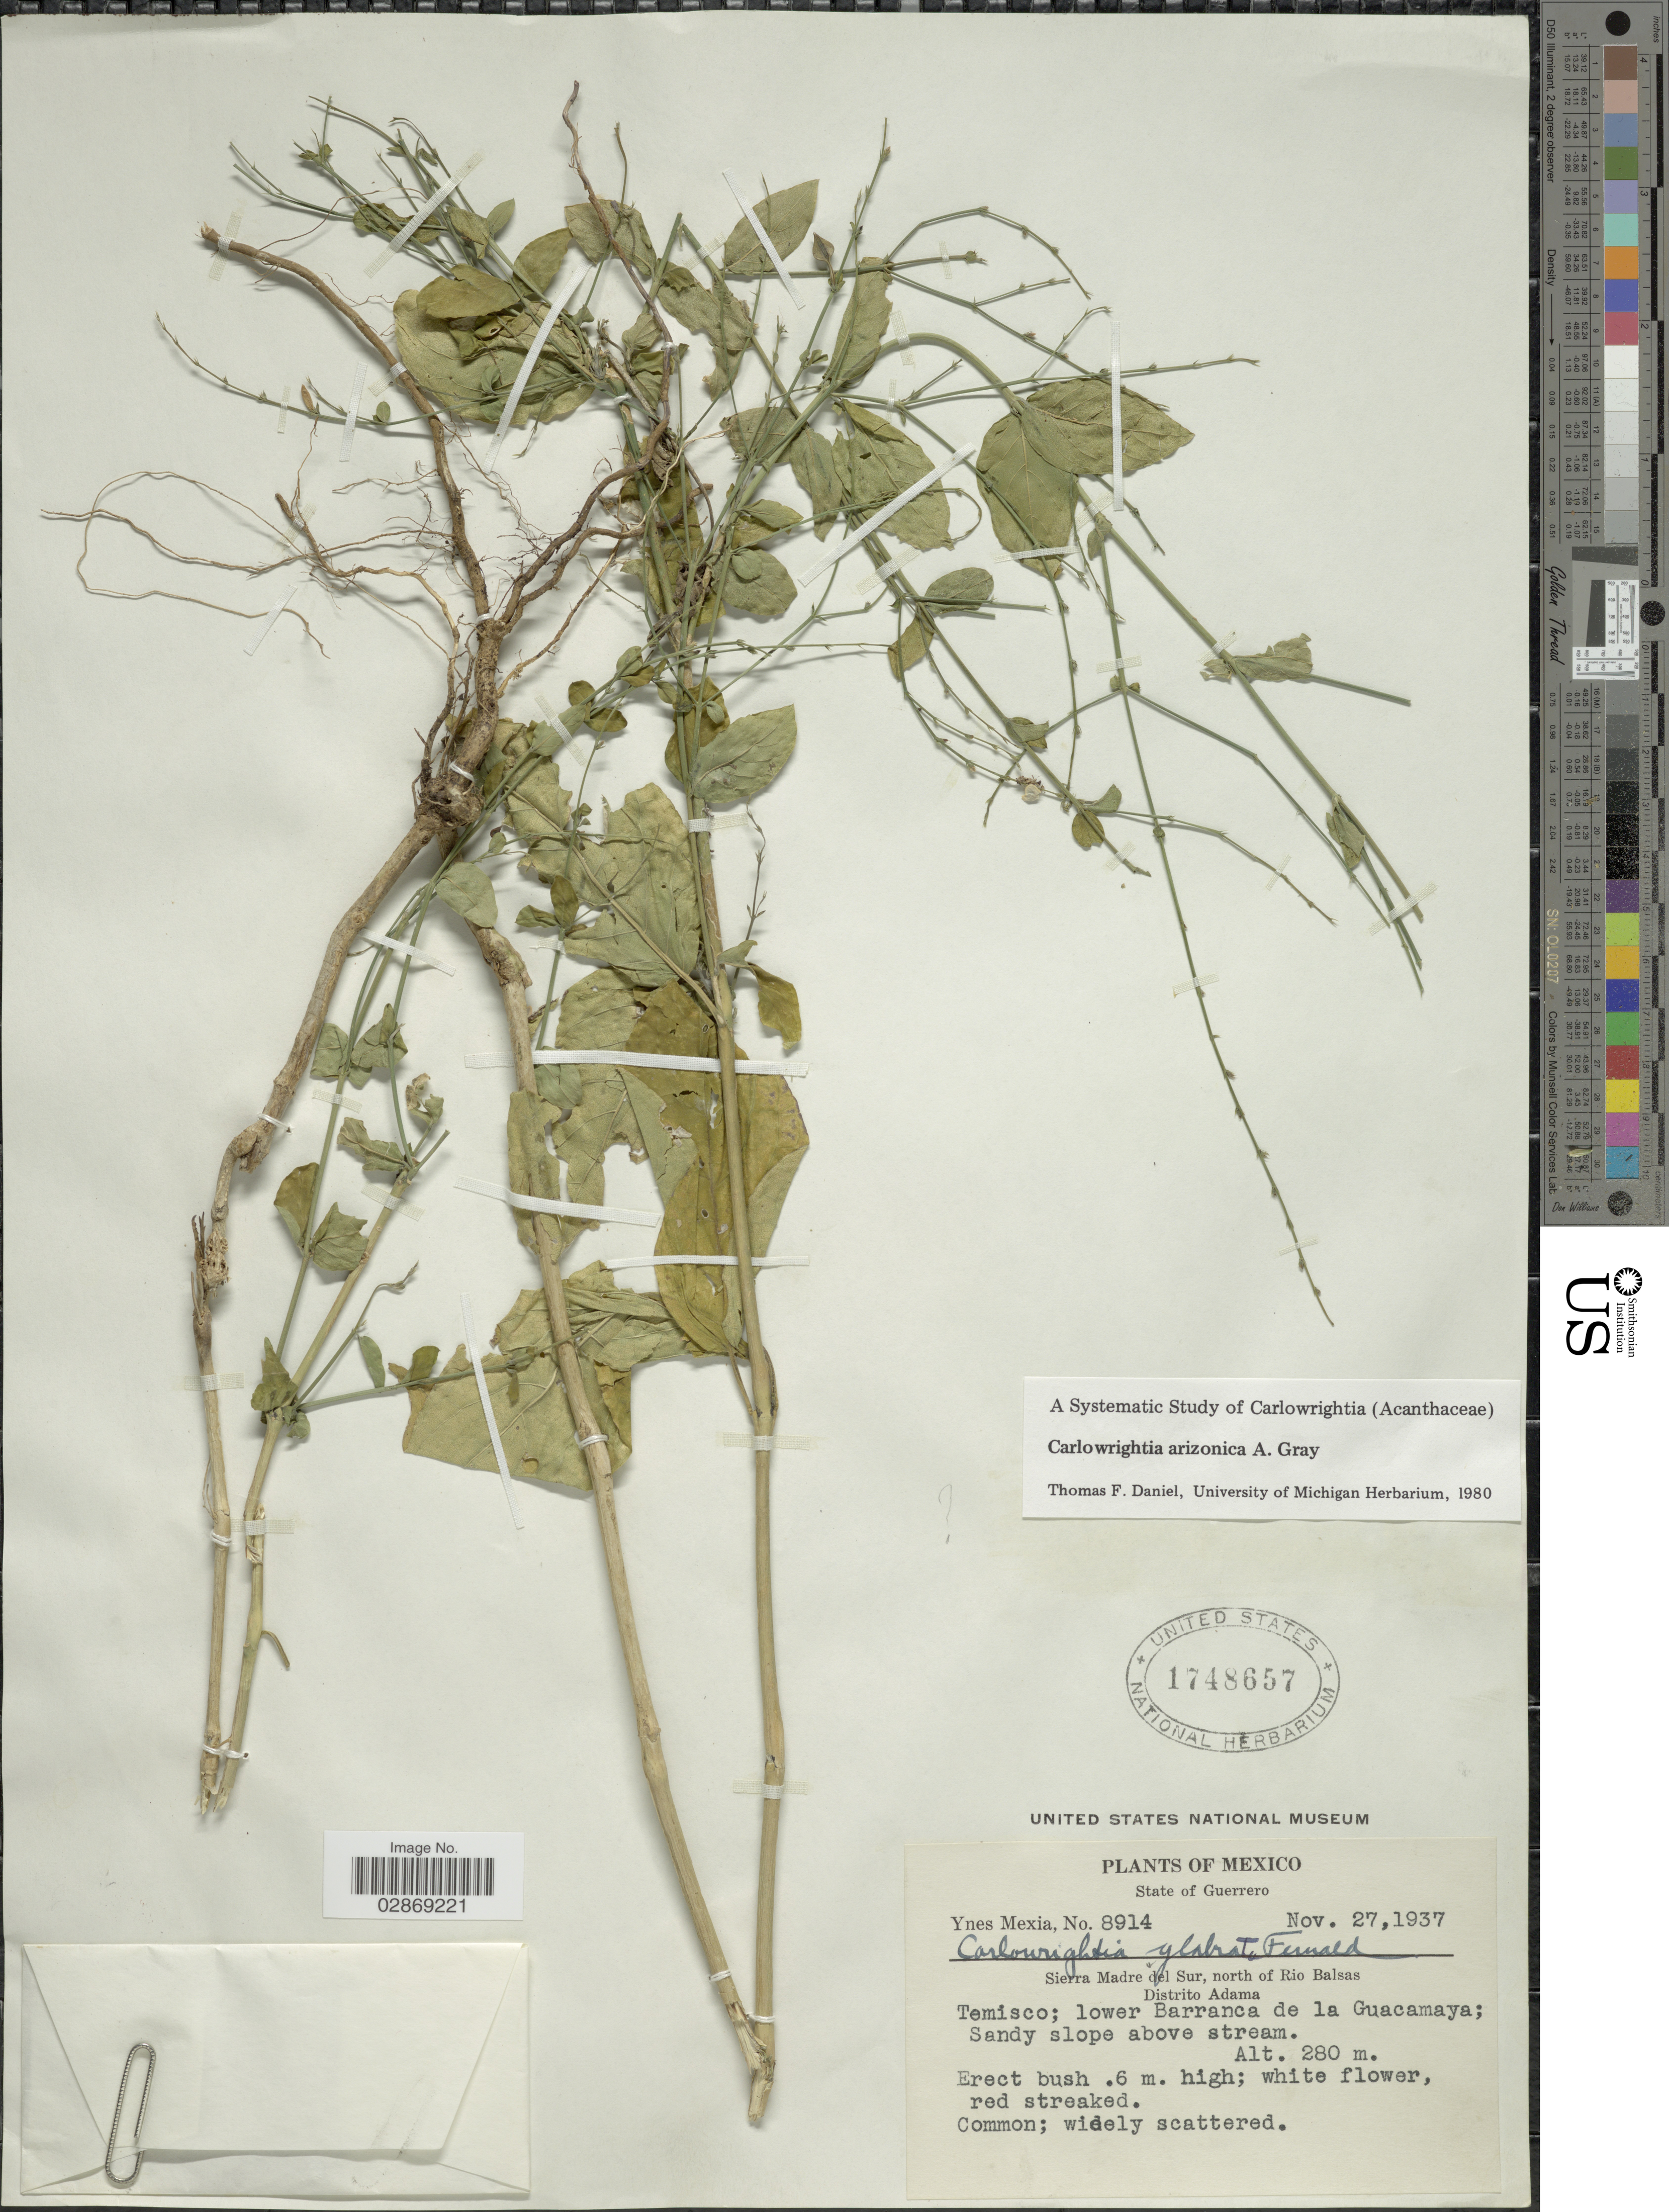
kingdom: Plantae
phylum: Tracheophyta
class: Magnoliopsida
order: Lamiales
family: Acanthaceae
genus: Carlowrightia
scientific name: Carlowrightia arizonica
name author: A. Gray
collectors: Y. Mexia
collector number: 8914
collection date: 1937-11-27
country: Mexico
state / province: Guerrero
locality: State of Guerrero, Temisco; lower Barranca de la Guacamaya, Sierra madre del Sur, north of Rio Balsas, Distrito Adama.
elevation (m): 280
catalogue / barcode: US 1748657